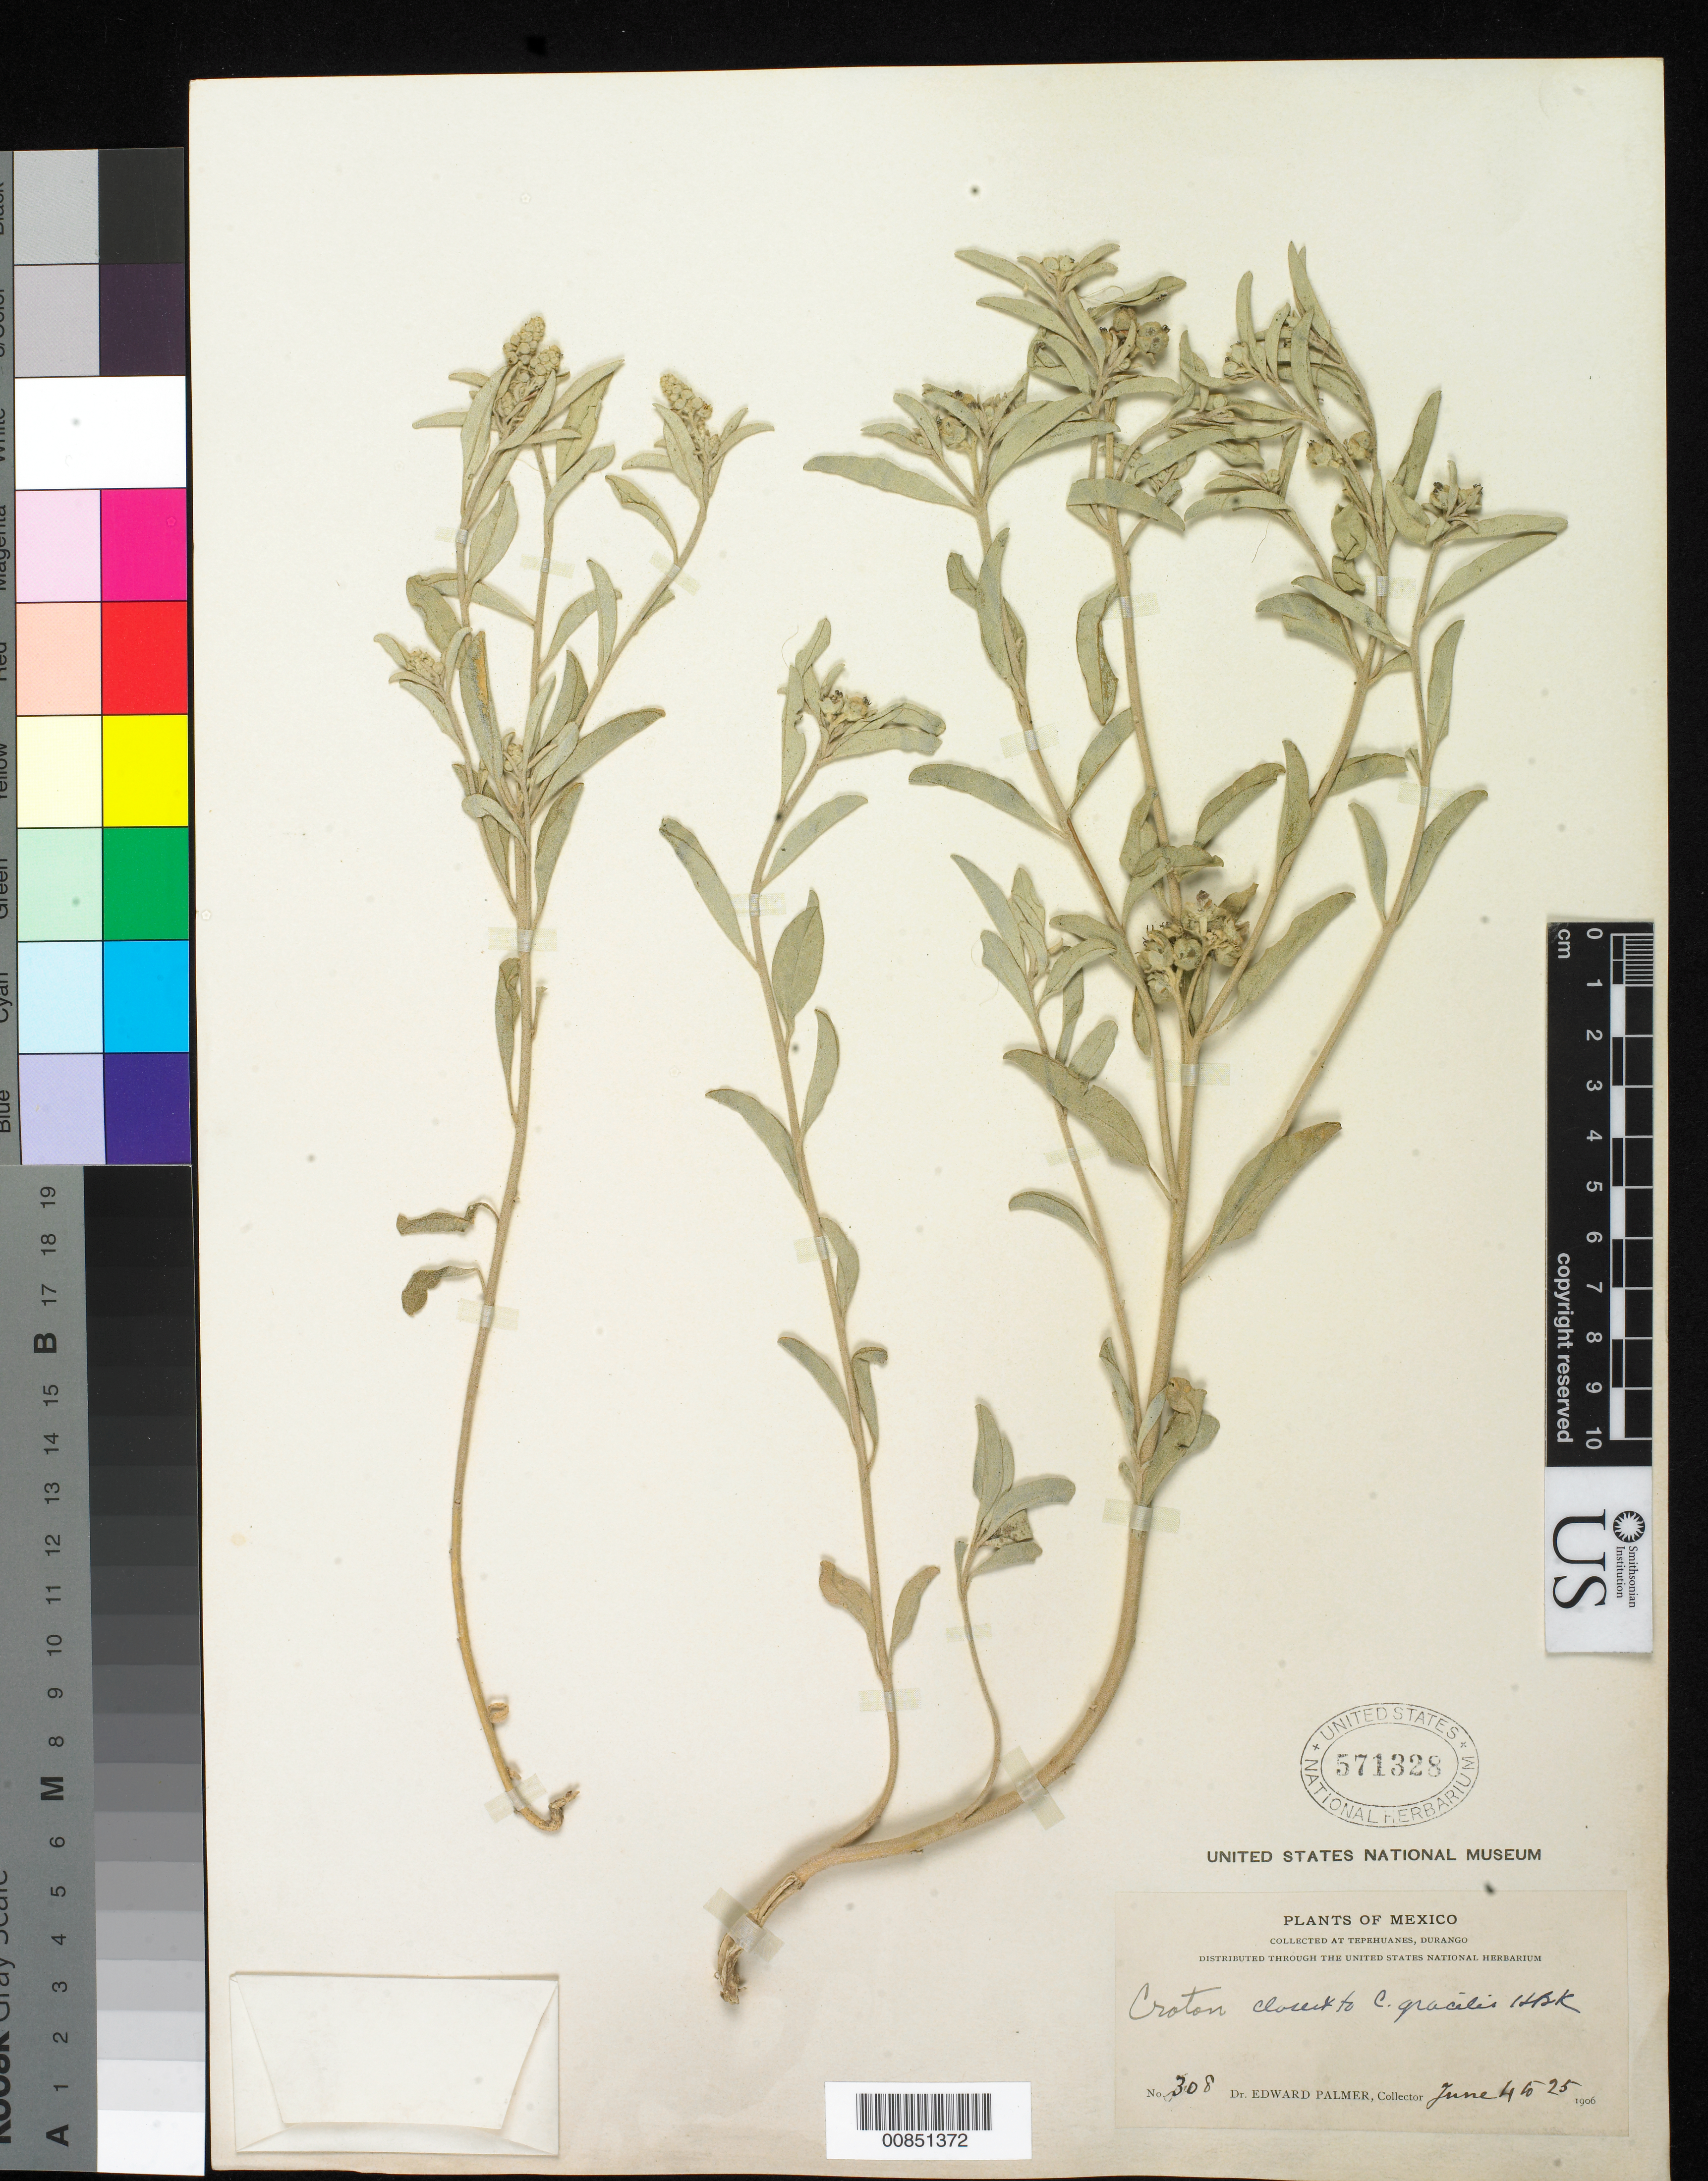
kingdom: Plantae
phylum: Tracheophyta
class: Magnoliopsida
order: Malpighiales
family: Euphorbiaceae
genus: Croton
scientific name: Croton gracilis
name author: Kunth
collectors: E. Palmer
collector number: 308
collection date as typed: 04 Jun 1906 to 25 Jun 1906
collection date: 1906-06-04/1906-06-25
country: Mexico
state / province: Durango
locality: Tepehuanes, Durango.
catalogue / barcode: US 571328